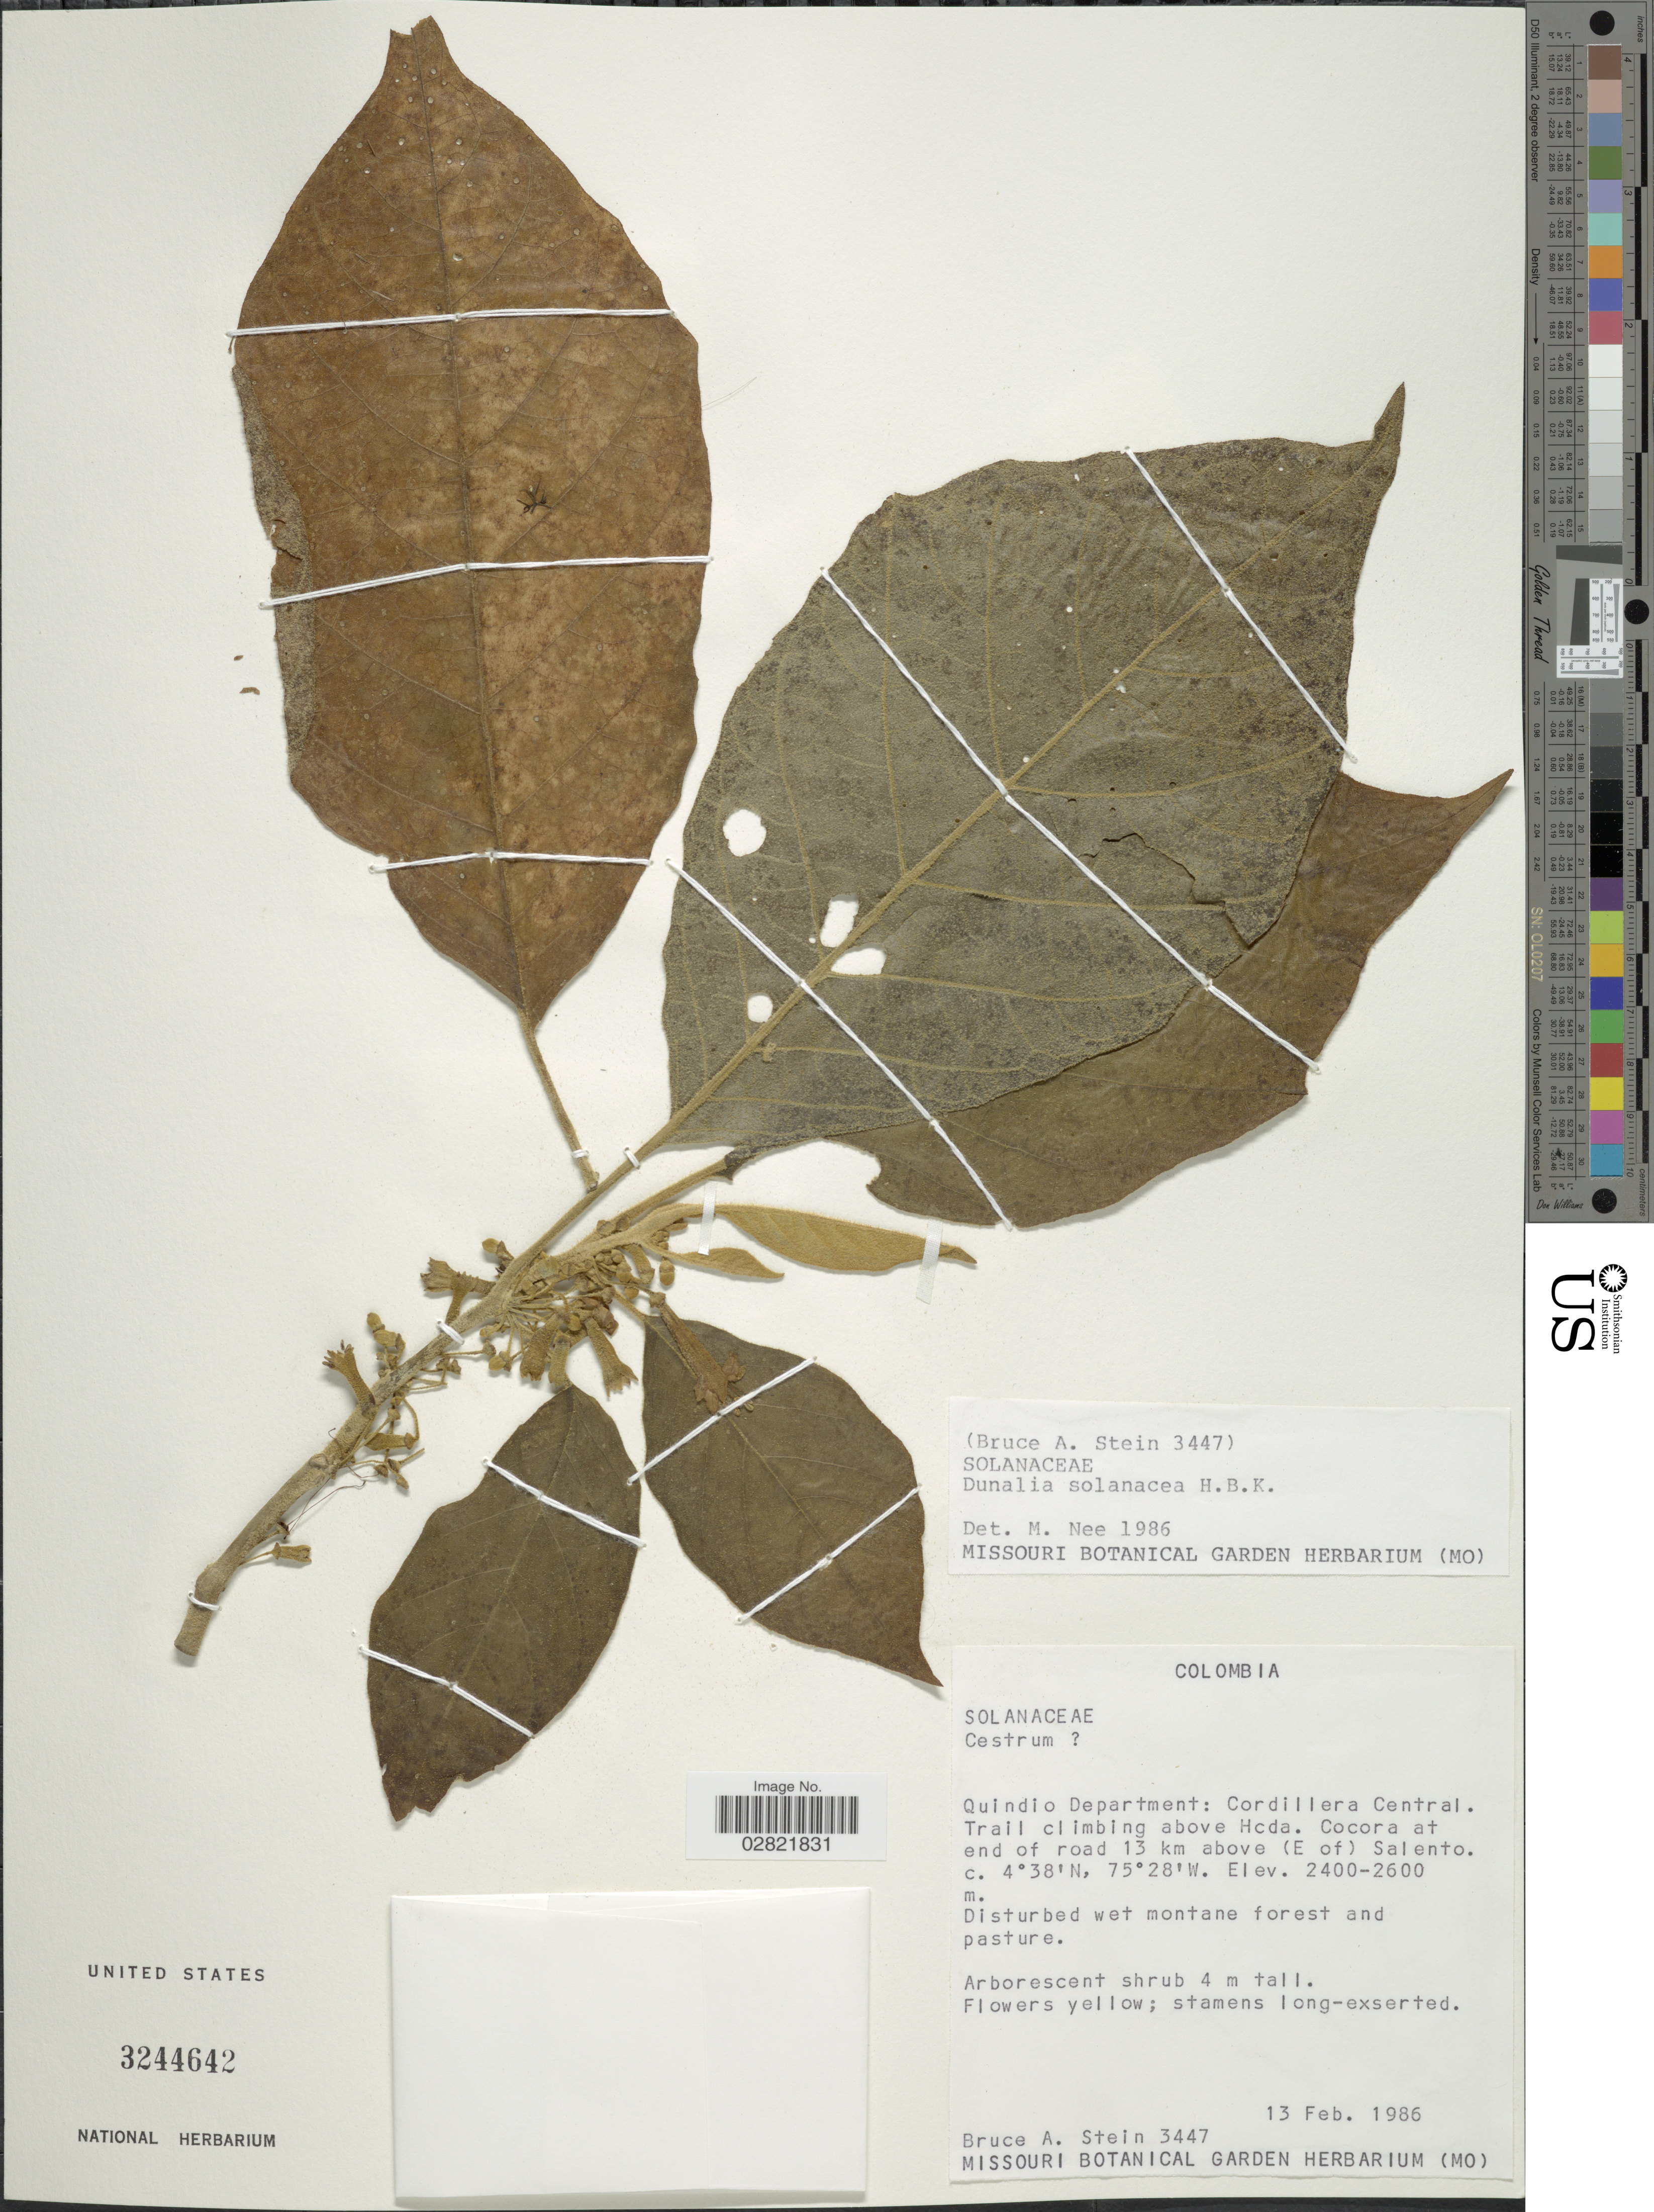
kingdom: Plantae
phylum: Tracheophyta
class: Magnoliopsida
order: Solanales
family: Solanaceae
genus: Dunalia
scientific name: Dunalia solanacea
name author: Kunth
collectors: B. A. Stein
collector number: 3447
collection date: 1986-02-13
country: Colombia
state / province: Quindío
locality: Quindio Department: Cordillera Central. Trail climbing above Hcda. Cocora at end of road 13 km above (E of) Salento.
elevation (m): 2400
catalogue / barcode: US 3244642